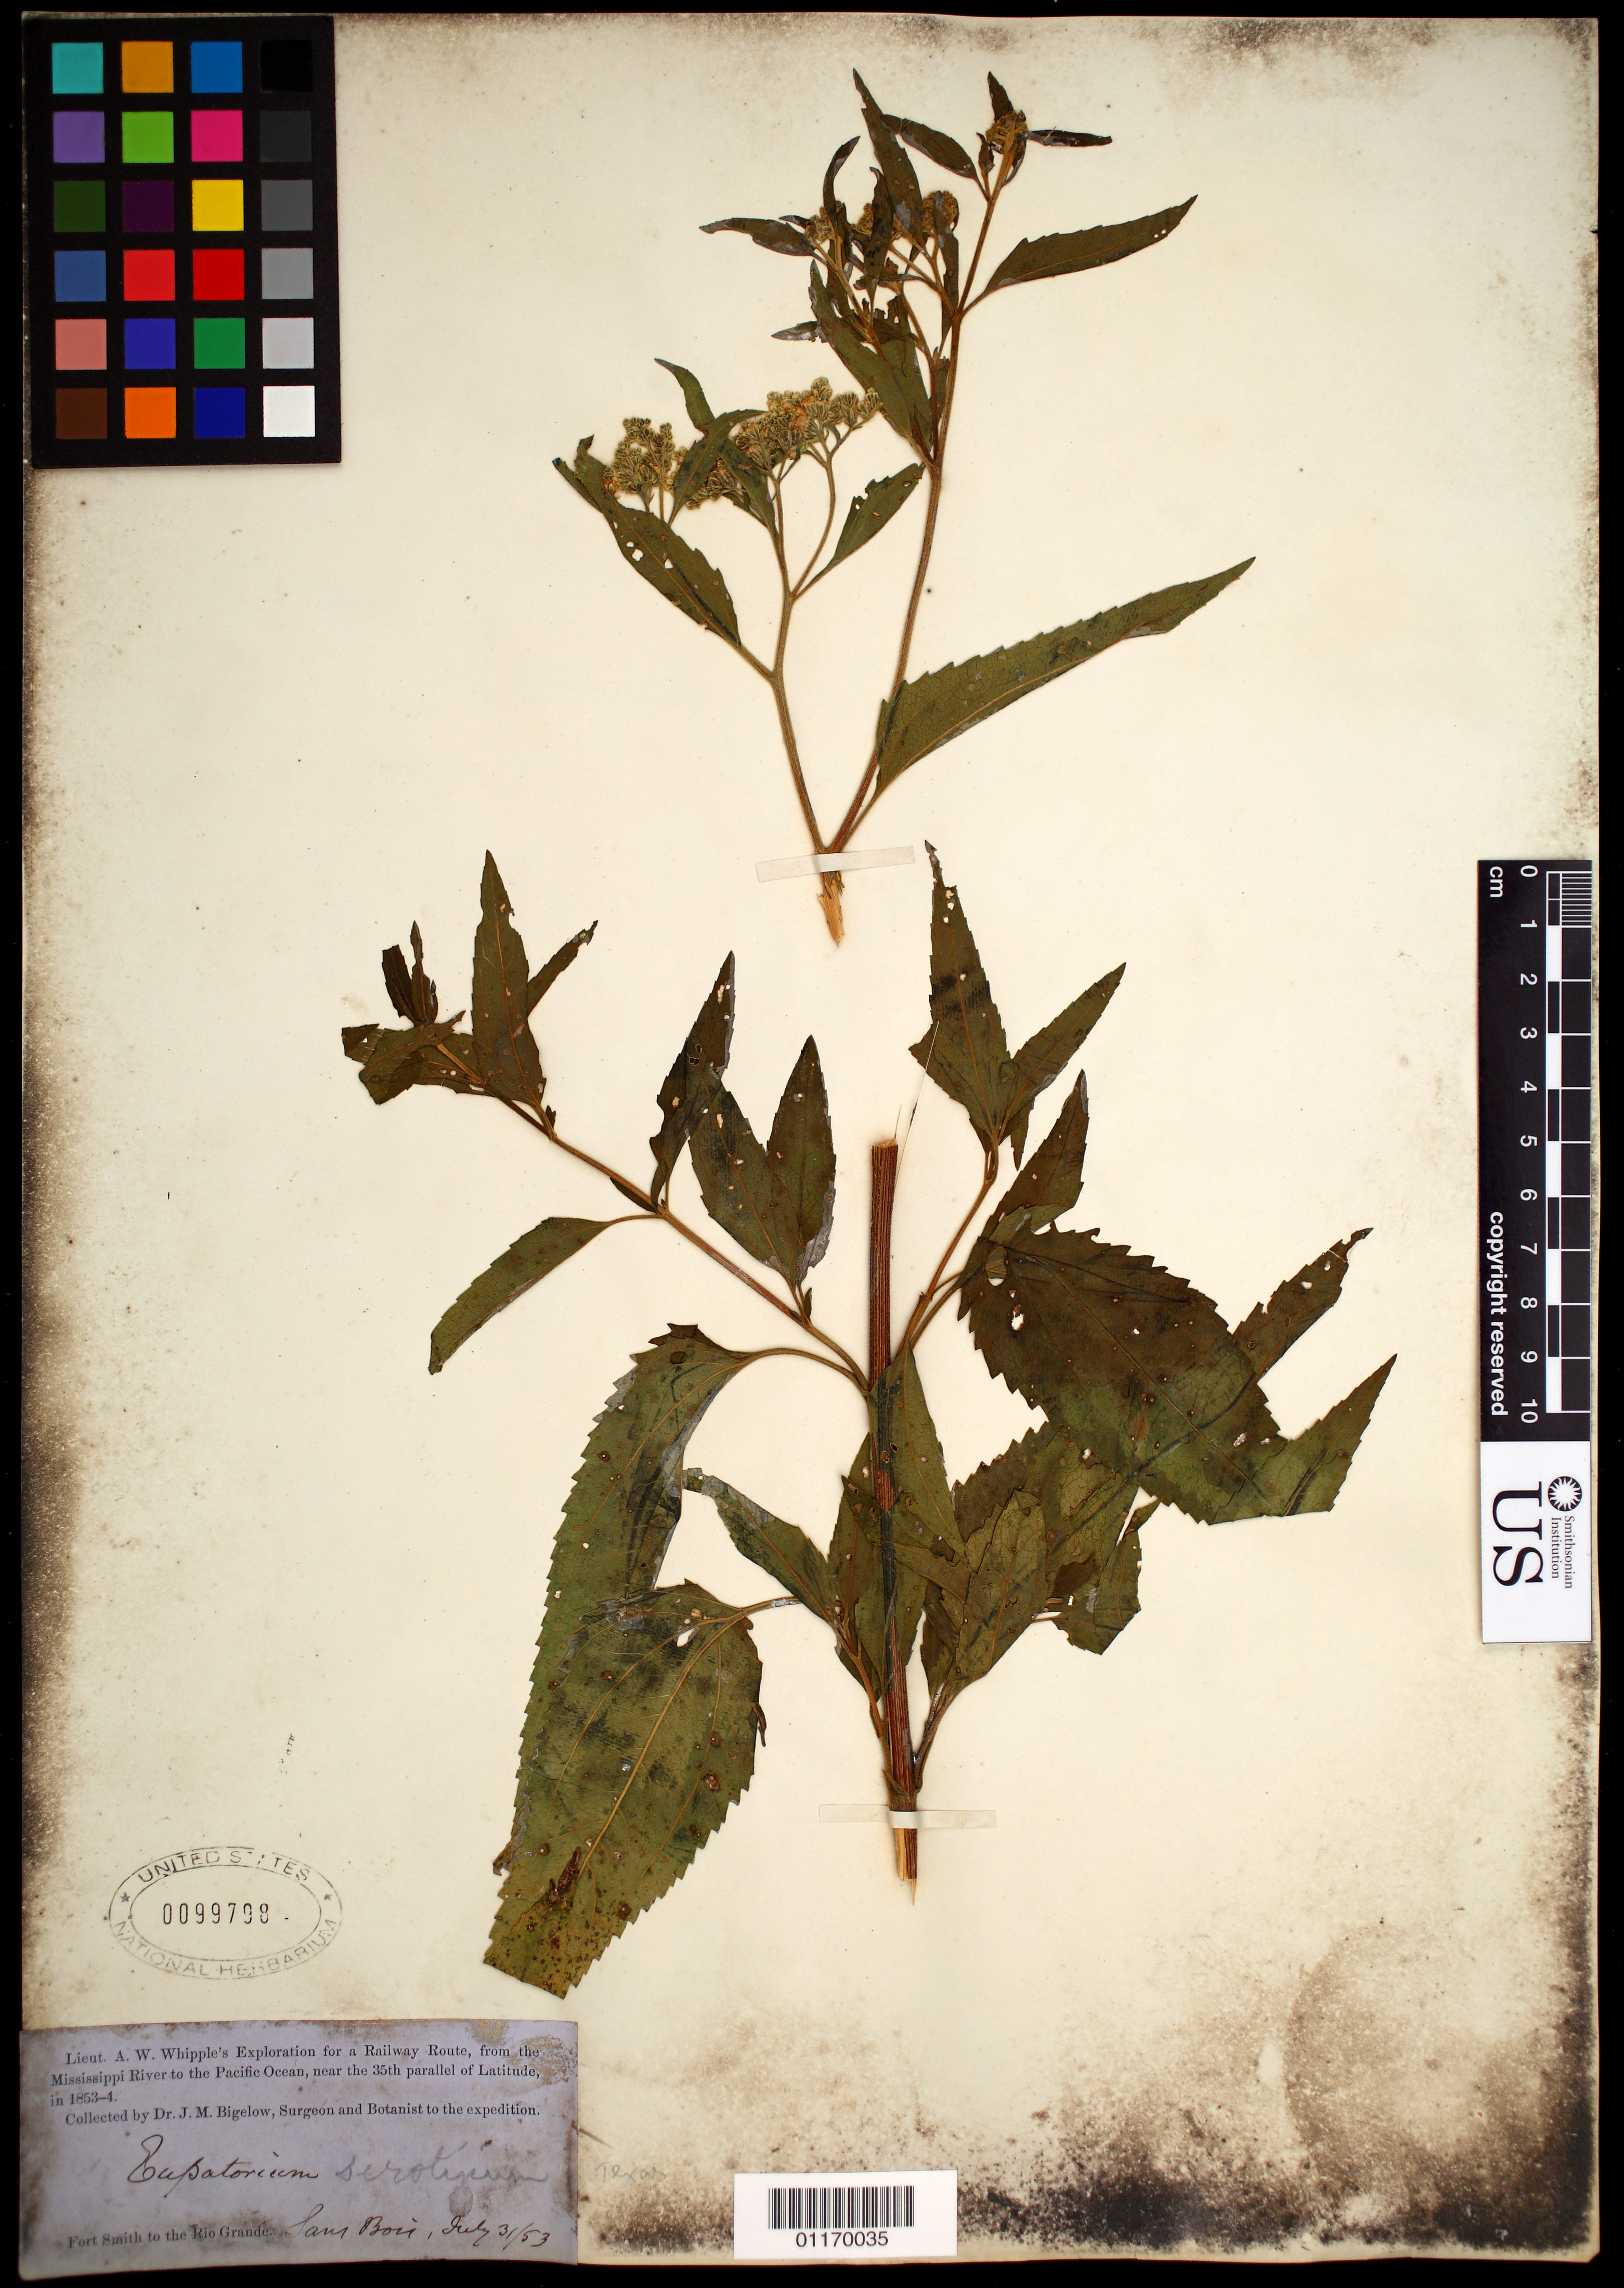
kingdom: Plantae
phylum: Tracheophyta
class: Magnoliopsida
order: Asterales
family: Asteraceae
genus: Eupatorium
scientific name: Eupatorium serotinum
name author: Michx.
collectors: J. M. Bigelow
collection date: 1853-07-31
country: United States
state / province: Oklahoma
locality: San Bois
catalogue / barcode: US 99798